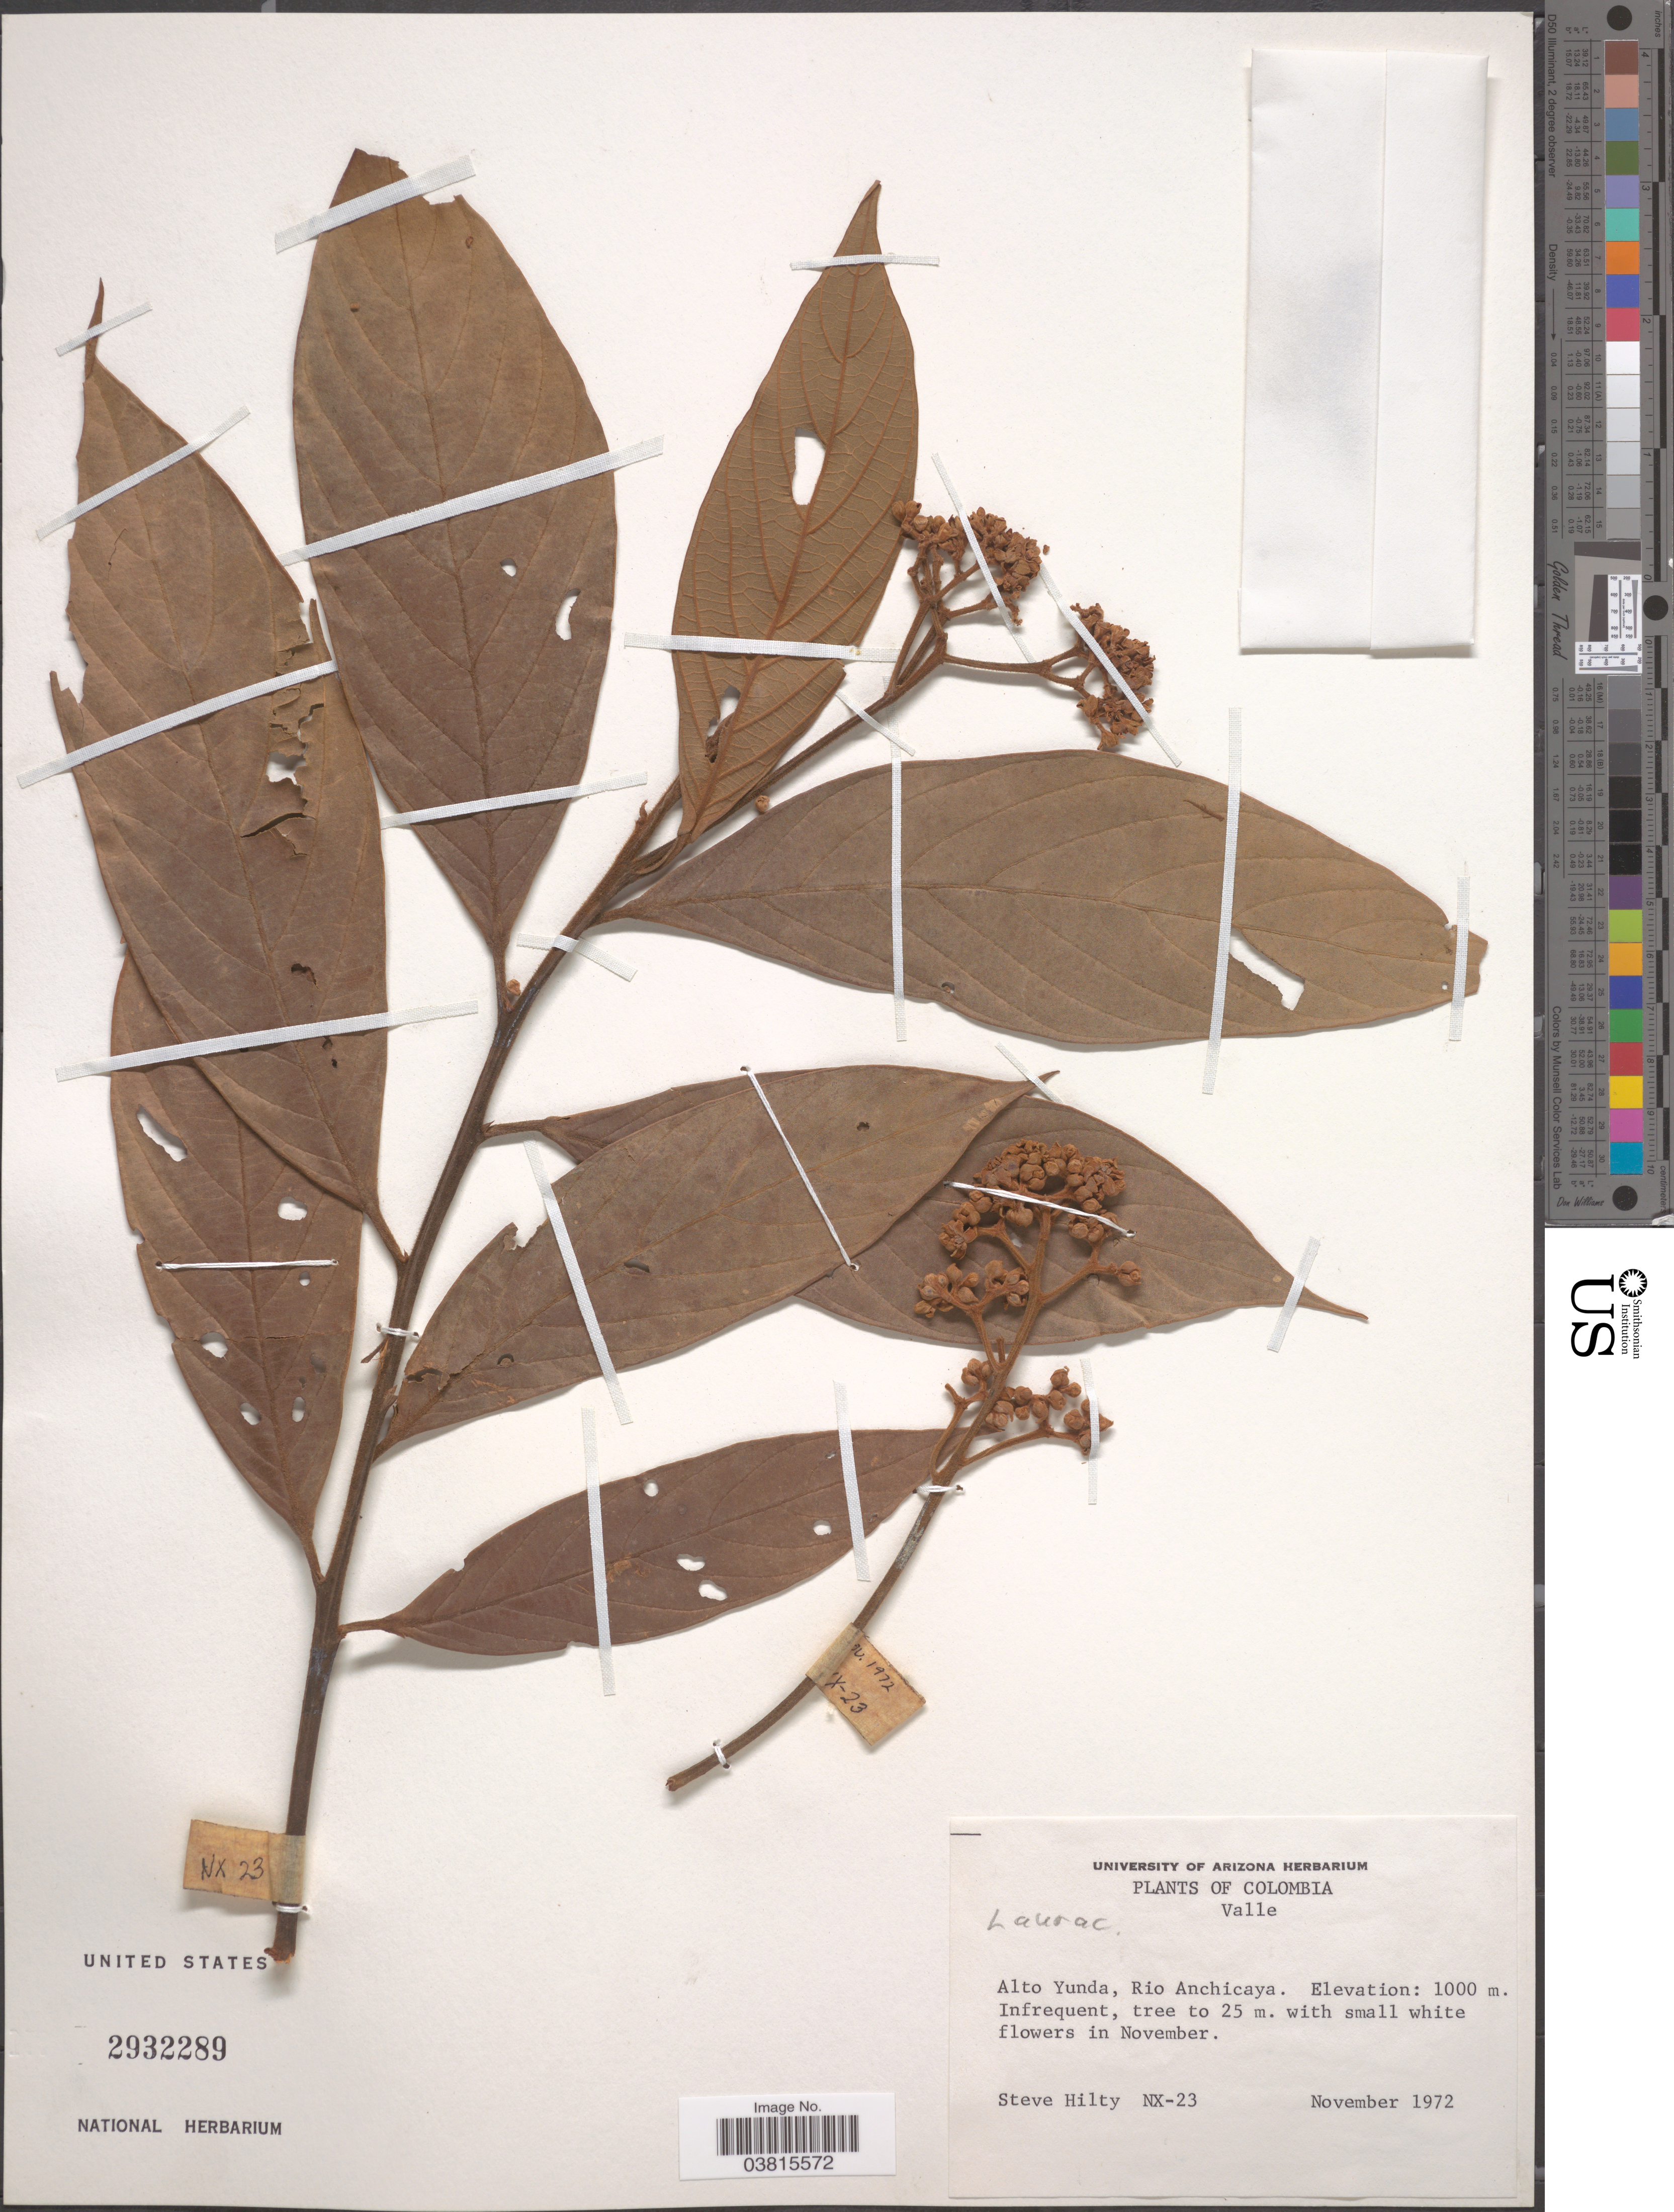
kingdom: Plantae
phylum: Tracheophyta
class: Magnoliopsida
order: Laurales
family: Lauraceae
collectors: S. Hilty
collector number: NX-23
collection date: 1972-11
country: Colombia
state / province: Valle del Cauca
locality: Valle. Alto Yunda, Rio Anchicaya.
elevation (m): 1000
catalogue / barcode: US 2932289